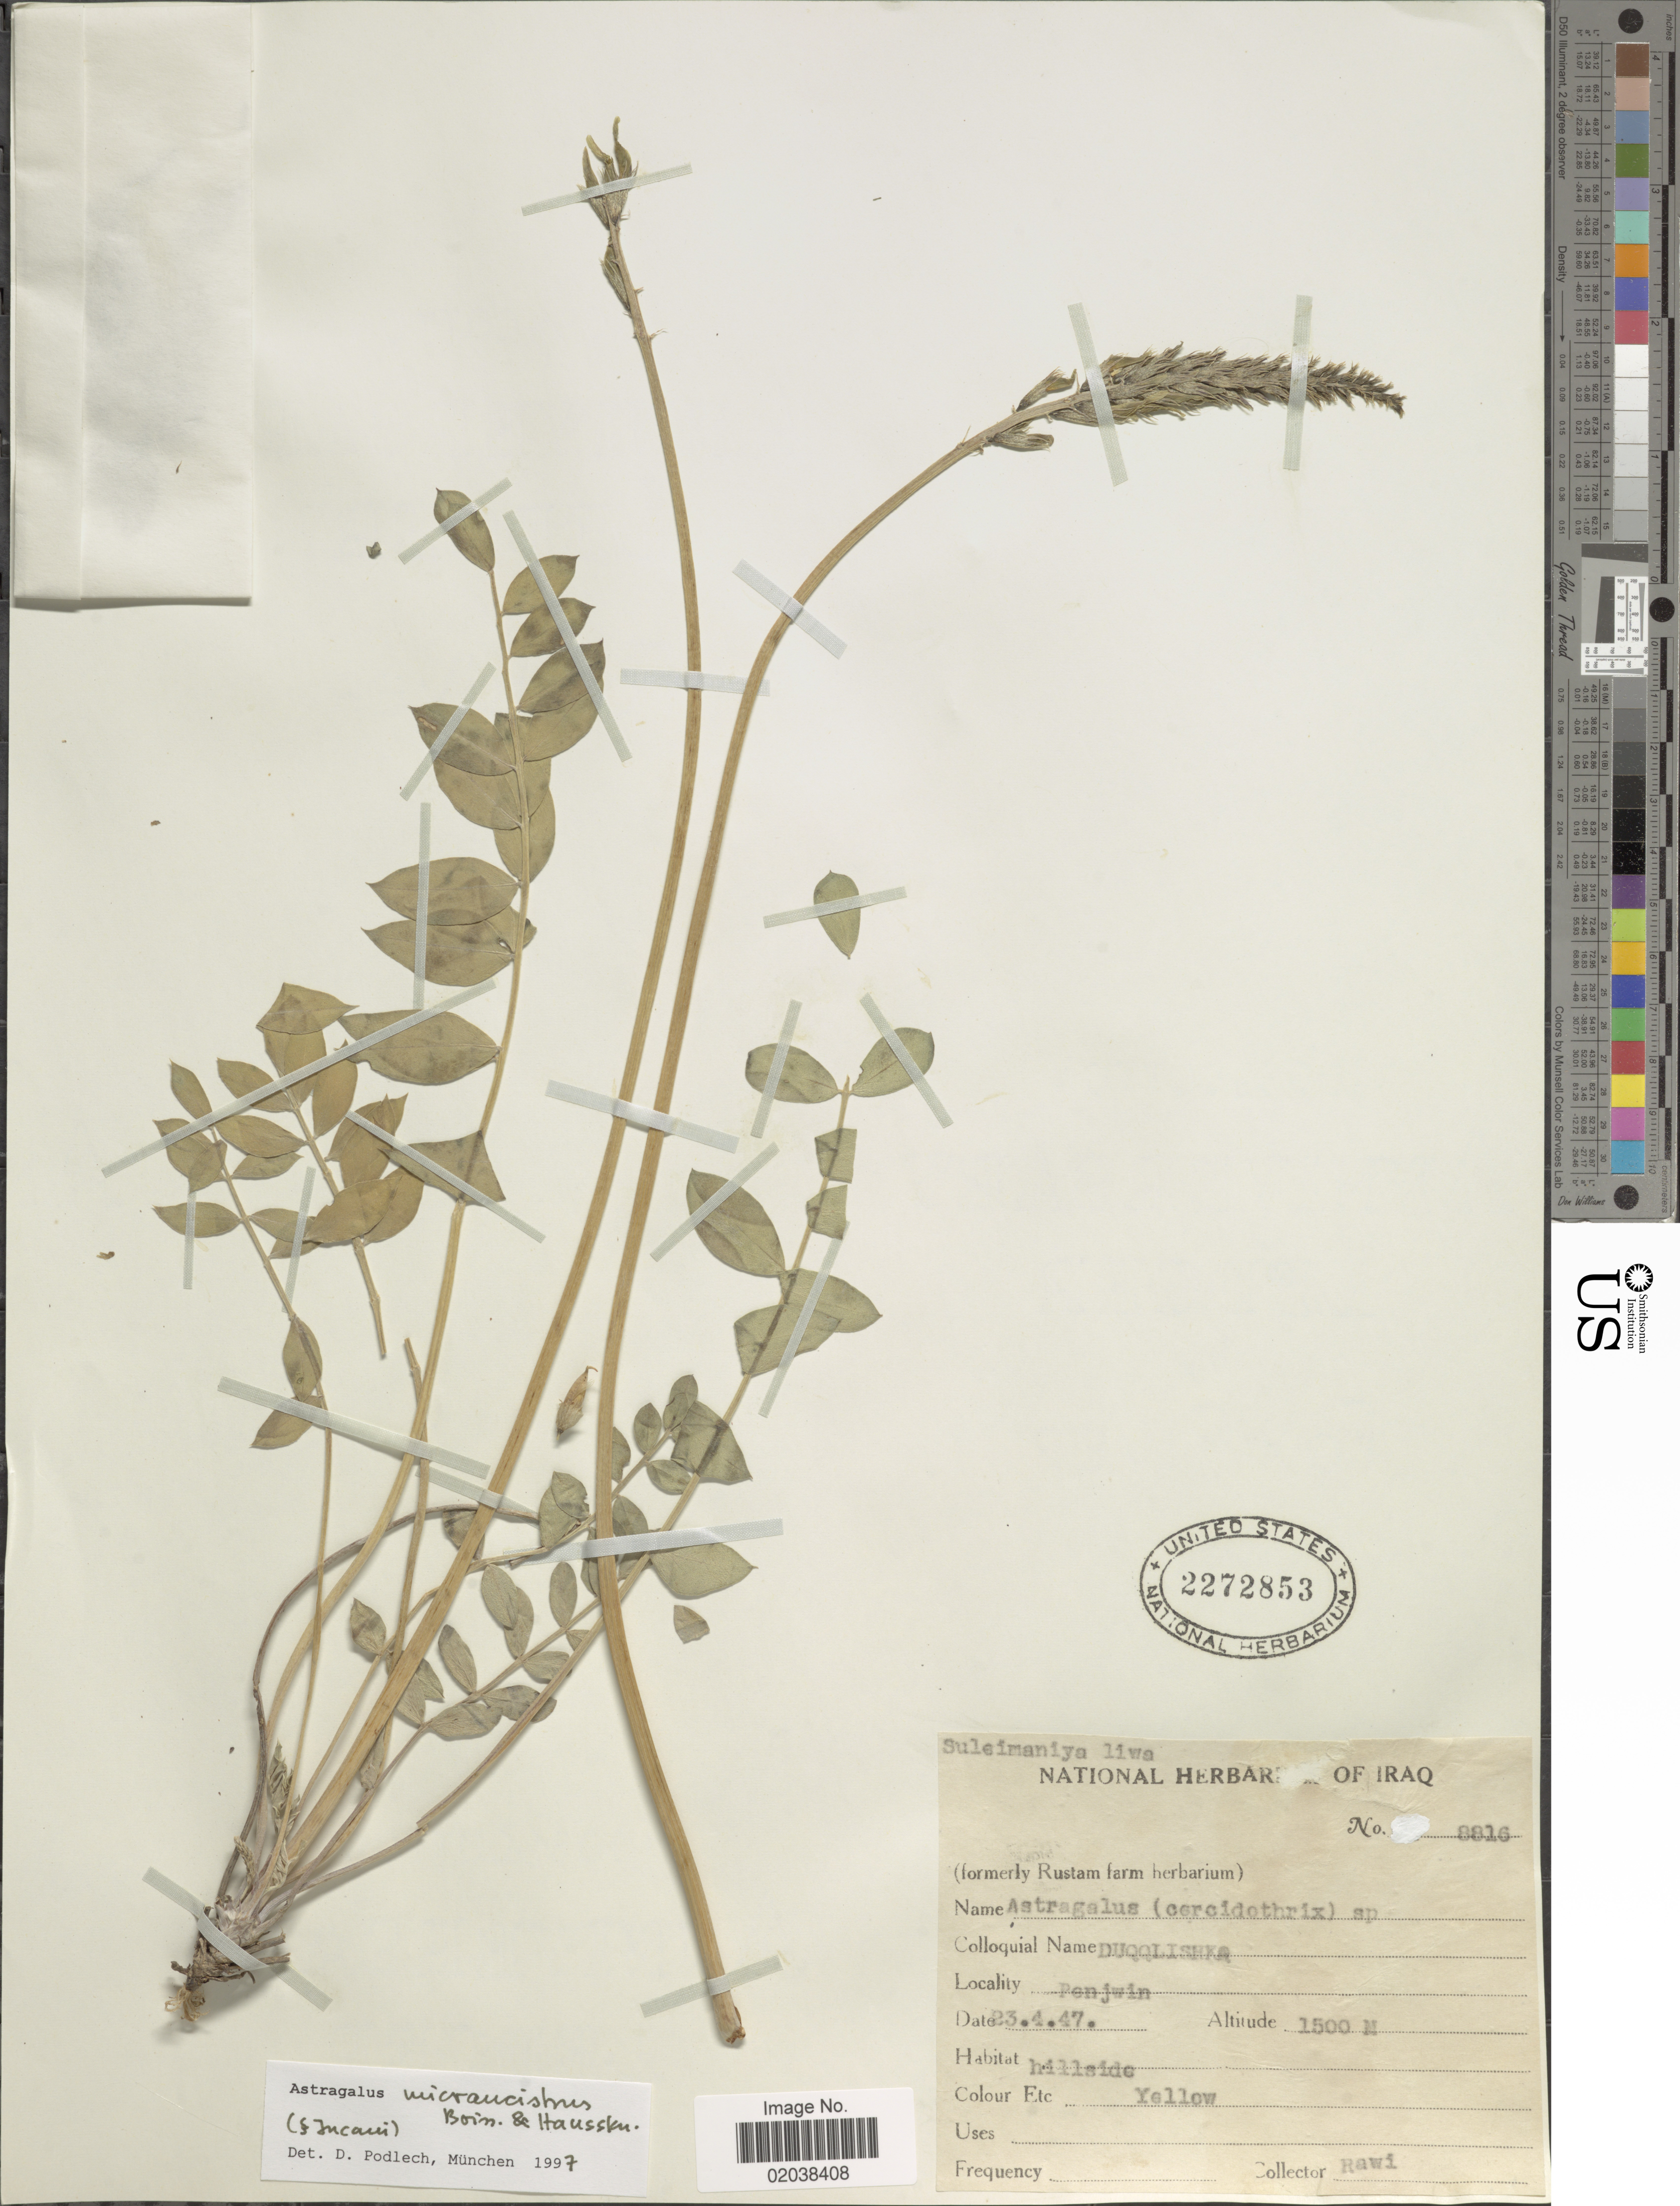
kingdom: Plantae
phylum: Tracheophyta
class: Magnoliopsida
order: Fabales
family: Fabaceae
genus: Astragalus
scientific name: Astragalus micrancistrus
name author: Boiss. & Hausskn.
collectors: -. Rawi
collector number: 8816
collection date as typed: Transcribed d/m/y: 23/4/47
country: Iraq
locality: Penjwin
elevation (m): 1500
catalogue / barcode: US 2272853